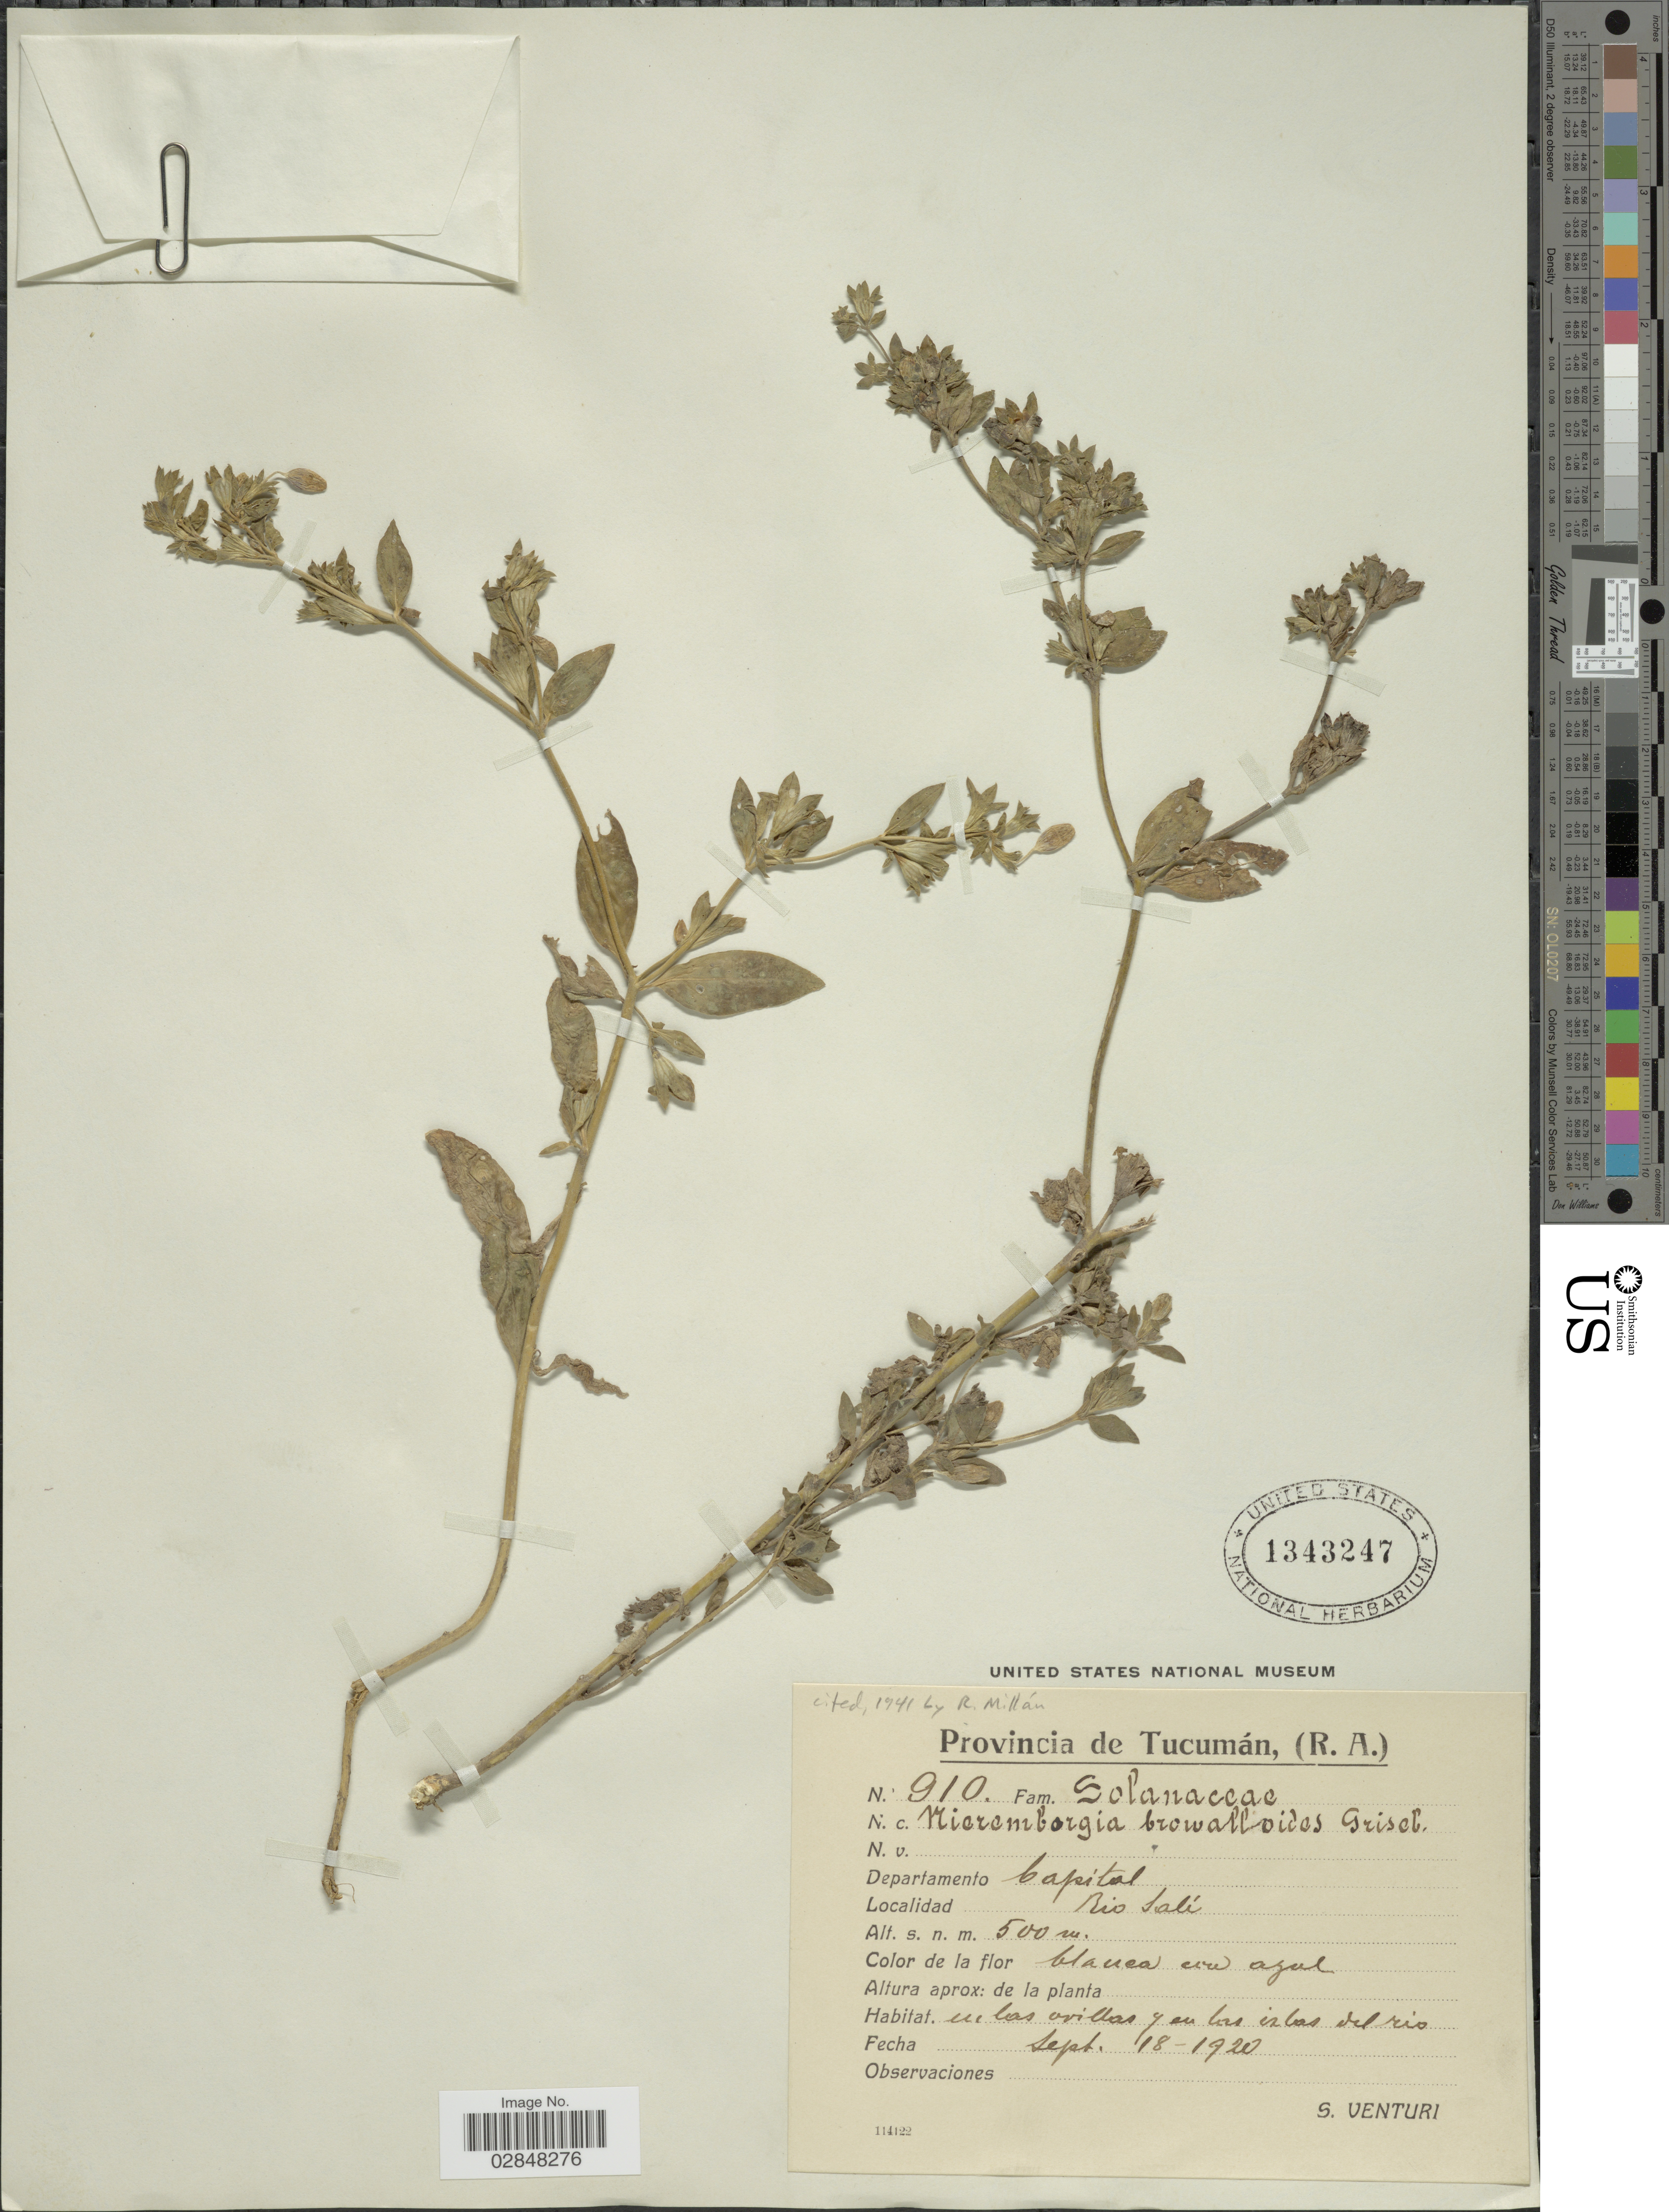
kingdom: Plantae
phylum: Tracheophyta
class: Magnoliopsida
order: Solanales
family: Solanaceae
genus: Nierembergia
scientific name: Nierembergia browallioides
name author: Griseb.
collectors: S. Venturi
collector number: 910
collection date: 1920-09-18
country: Argentina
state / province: Tucuman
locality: Departamento Capital. Rio Salí.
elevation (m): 500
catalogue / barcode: US 1343247